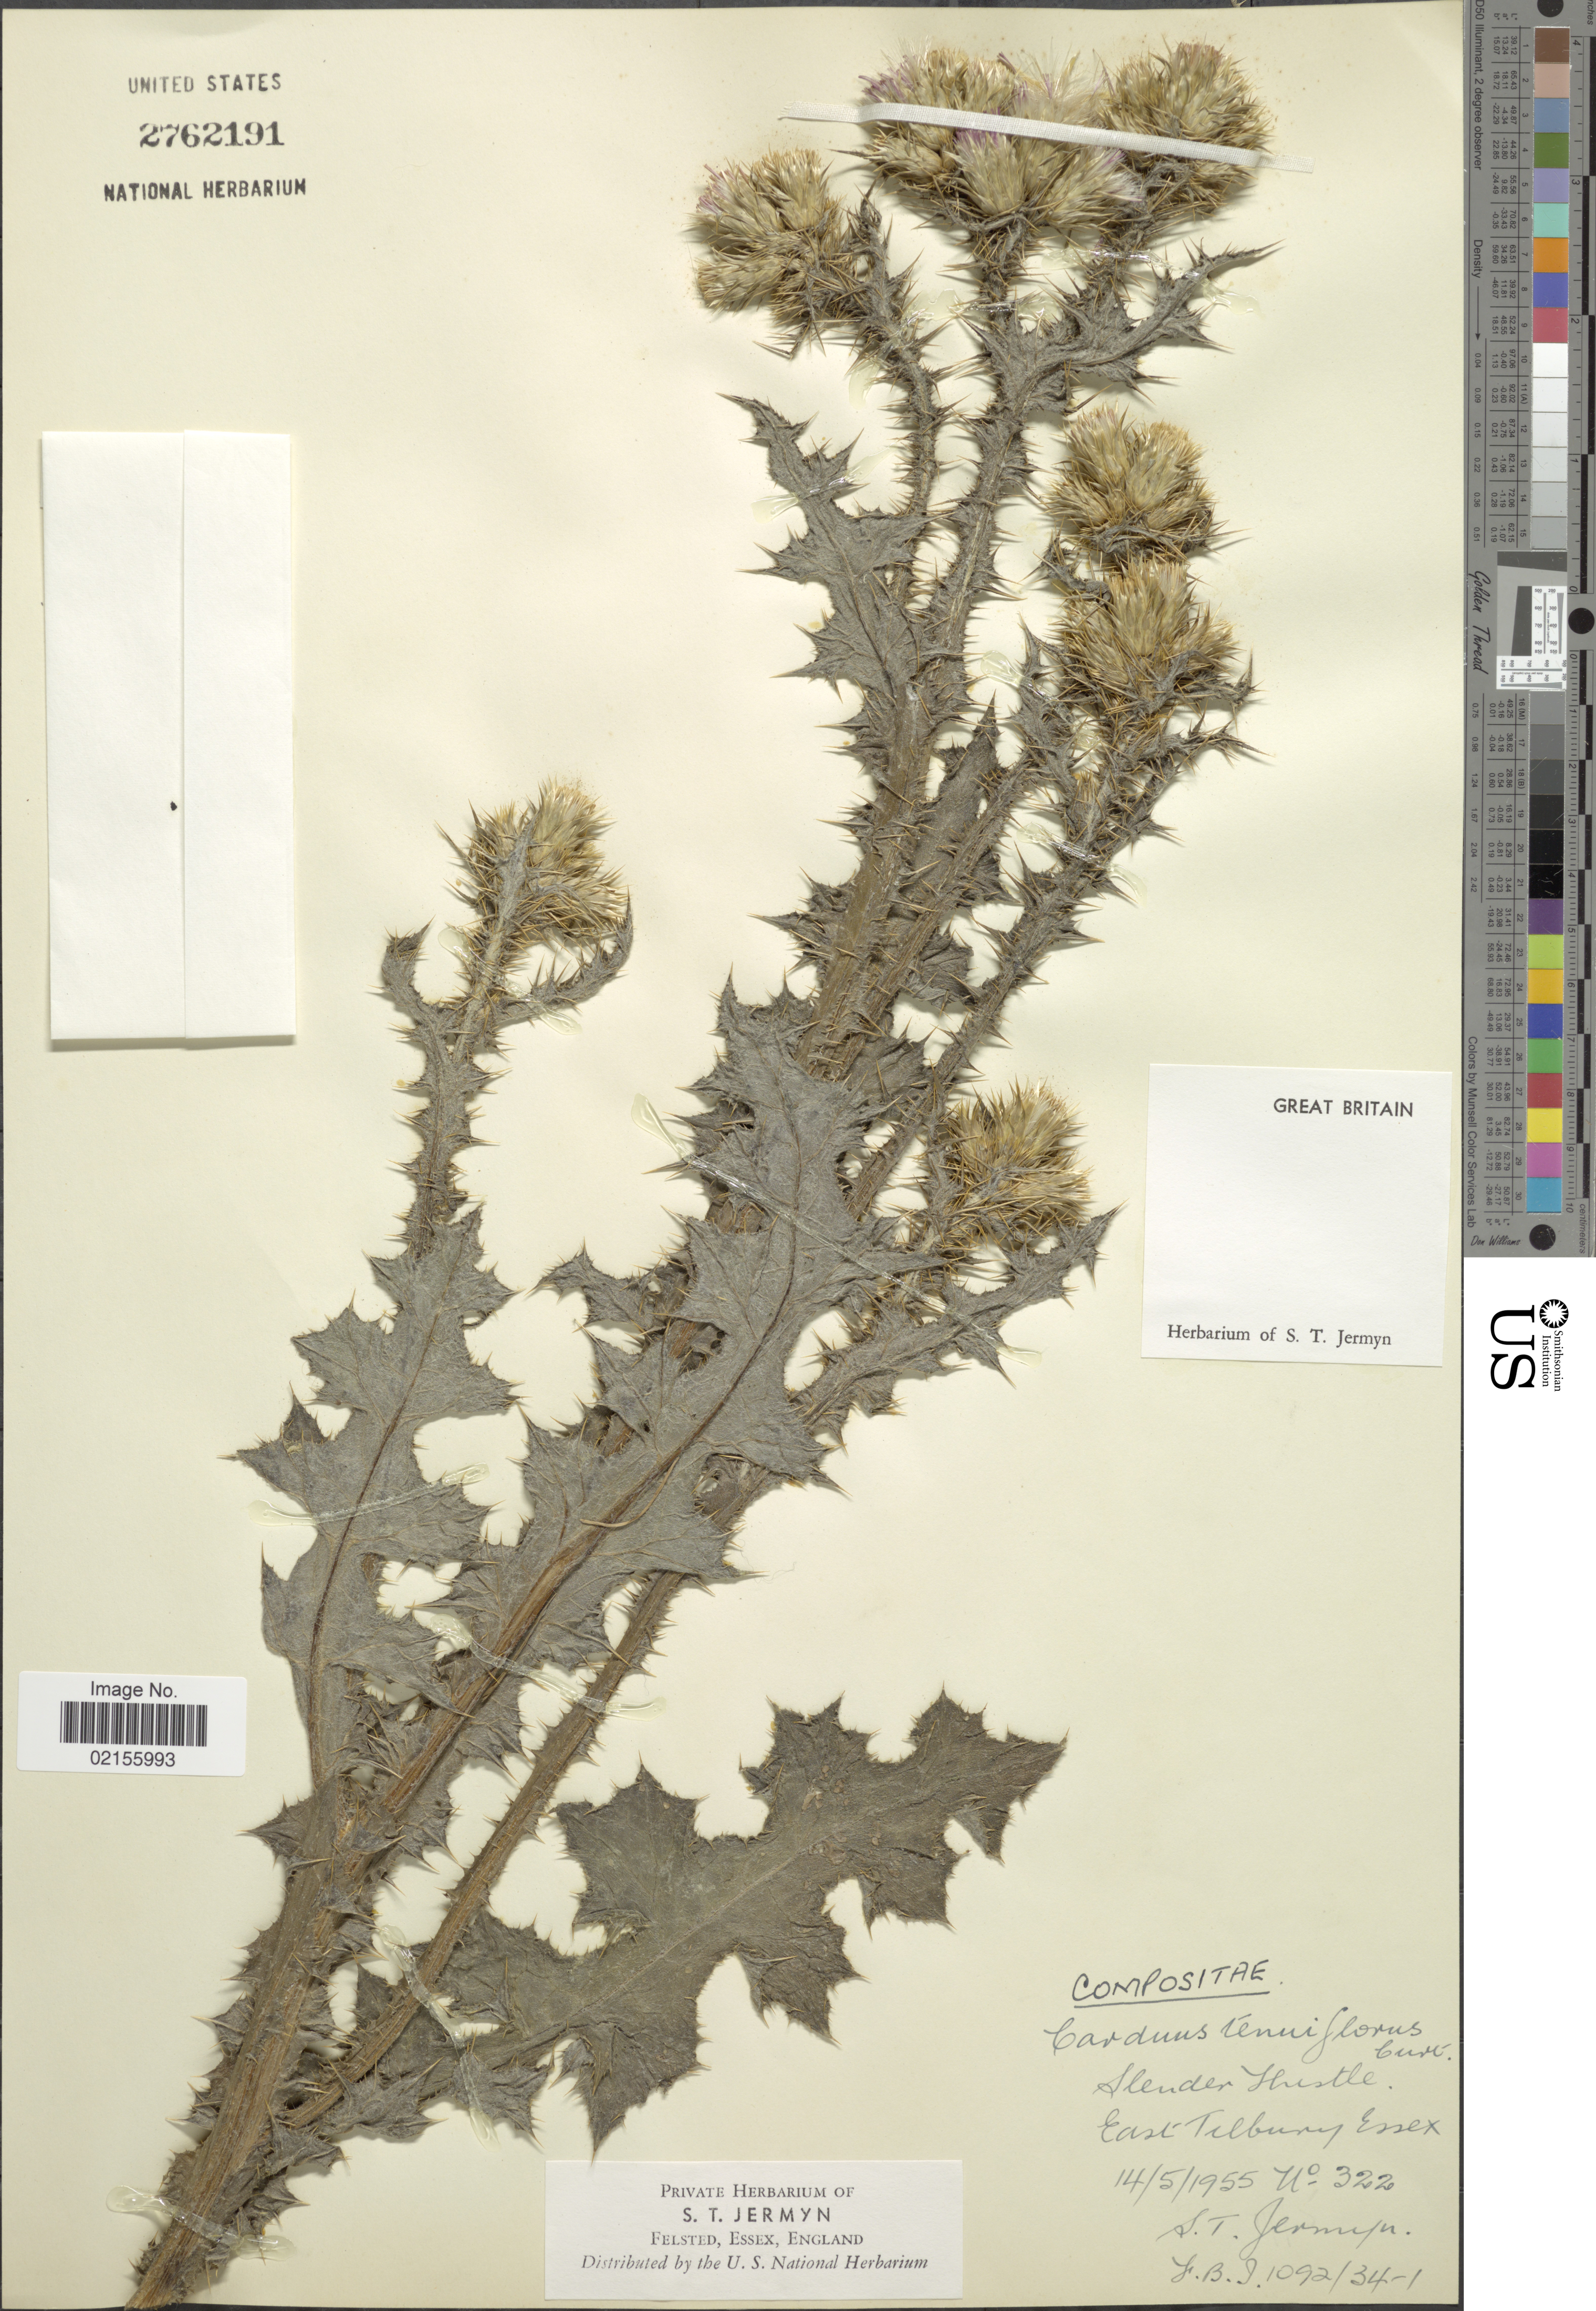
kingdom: Plantae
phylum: Tracheophyta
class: Magnoliopsida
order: Asterales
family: Asteraceae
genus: Carduus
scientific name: Carduus tenuiflorus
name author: Curtis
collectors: S. Jermyn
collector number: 322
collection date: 1955-05-14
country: United Kingdom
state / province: England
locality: Great Britain, East Tilbury Essex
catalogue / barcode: US 2762191